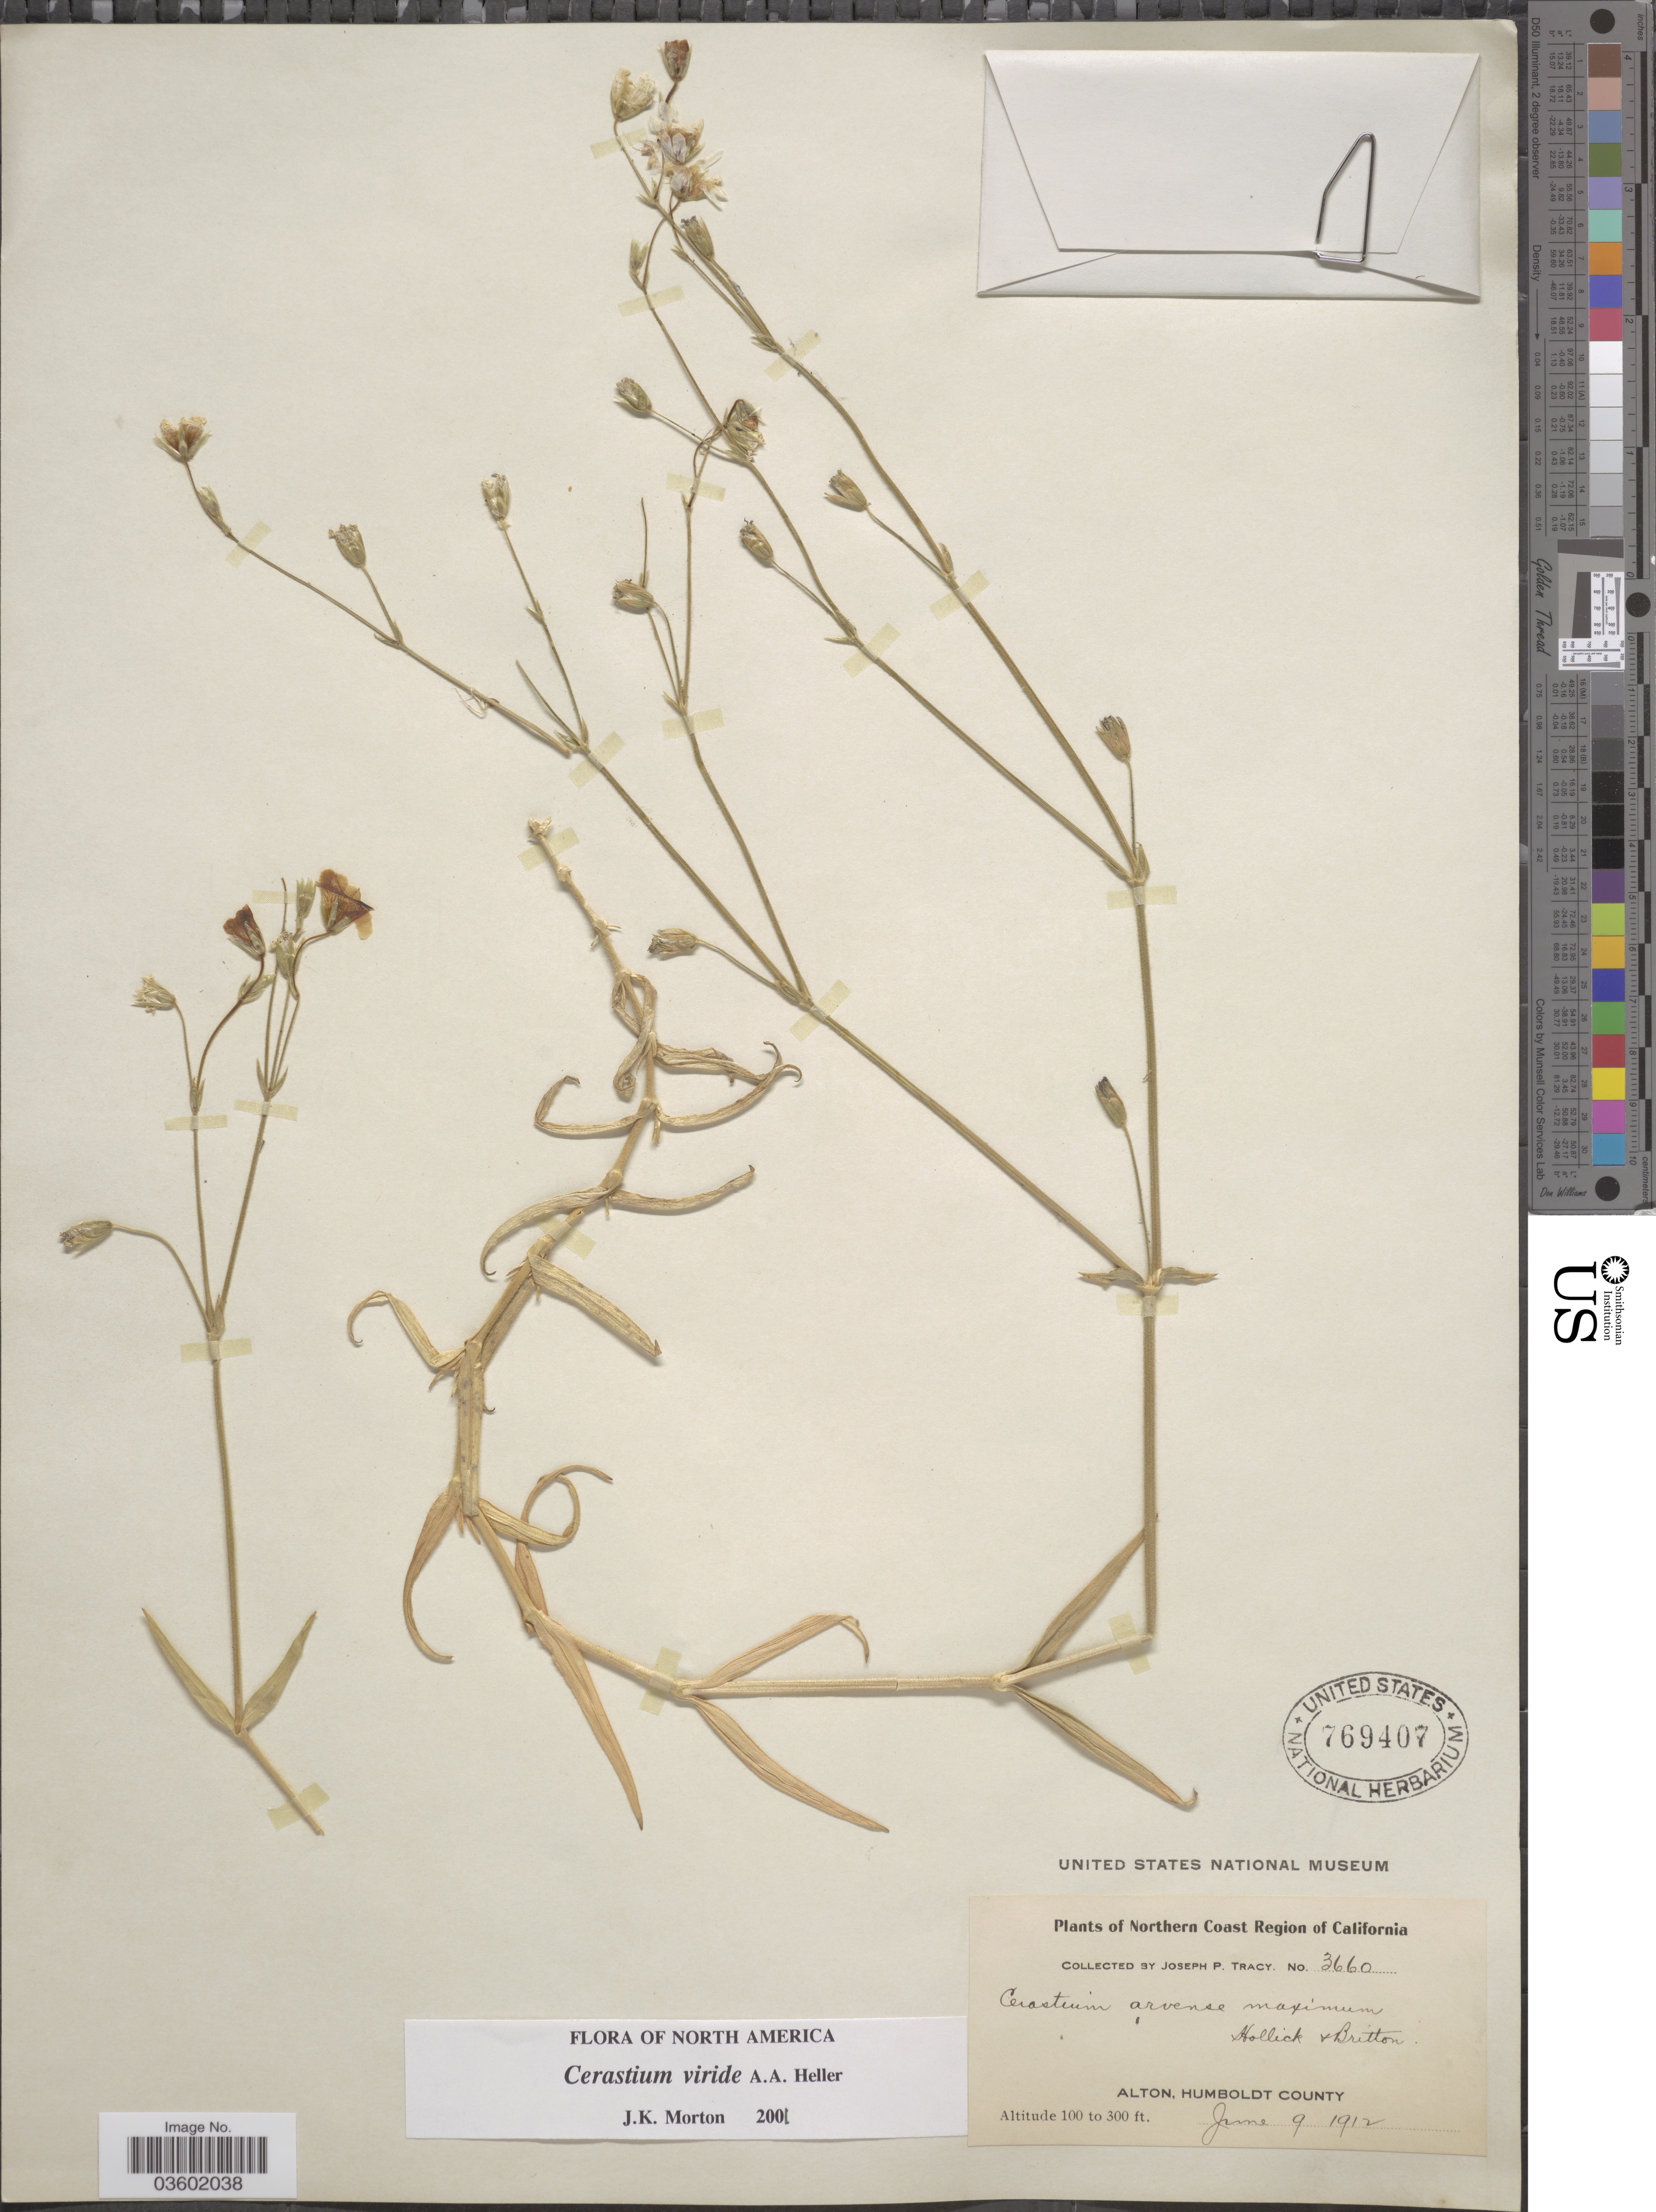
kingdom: Plantae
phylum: Tracheophyta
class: Magnoliopsida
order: Caryophyllales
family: Caryophyllaceae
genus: Cerastium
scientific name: Cerastium viride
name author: A. Heller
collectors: J. Tracy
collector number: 3660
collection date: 1912-06-09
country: United States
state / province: California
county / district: Humboldt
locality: Northern Coast Region. Alton, Humboldt County.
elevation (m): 30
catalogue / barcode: US 769407